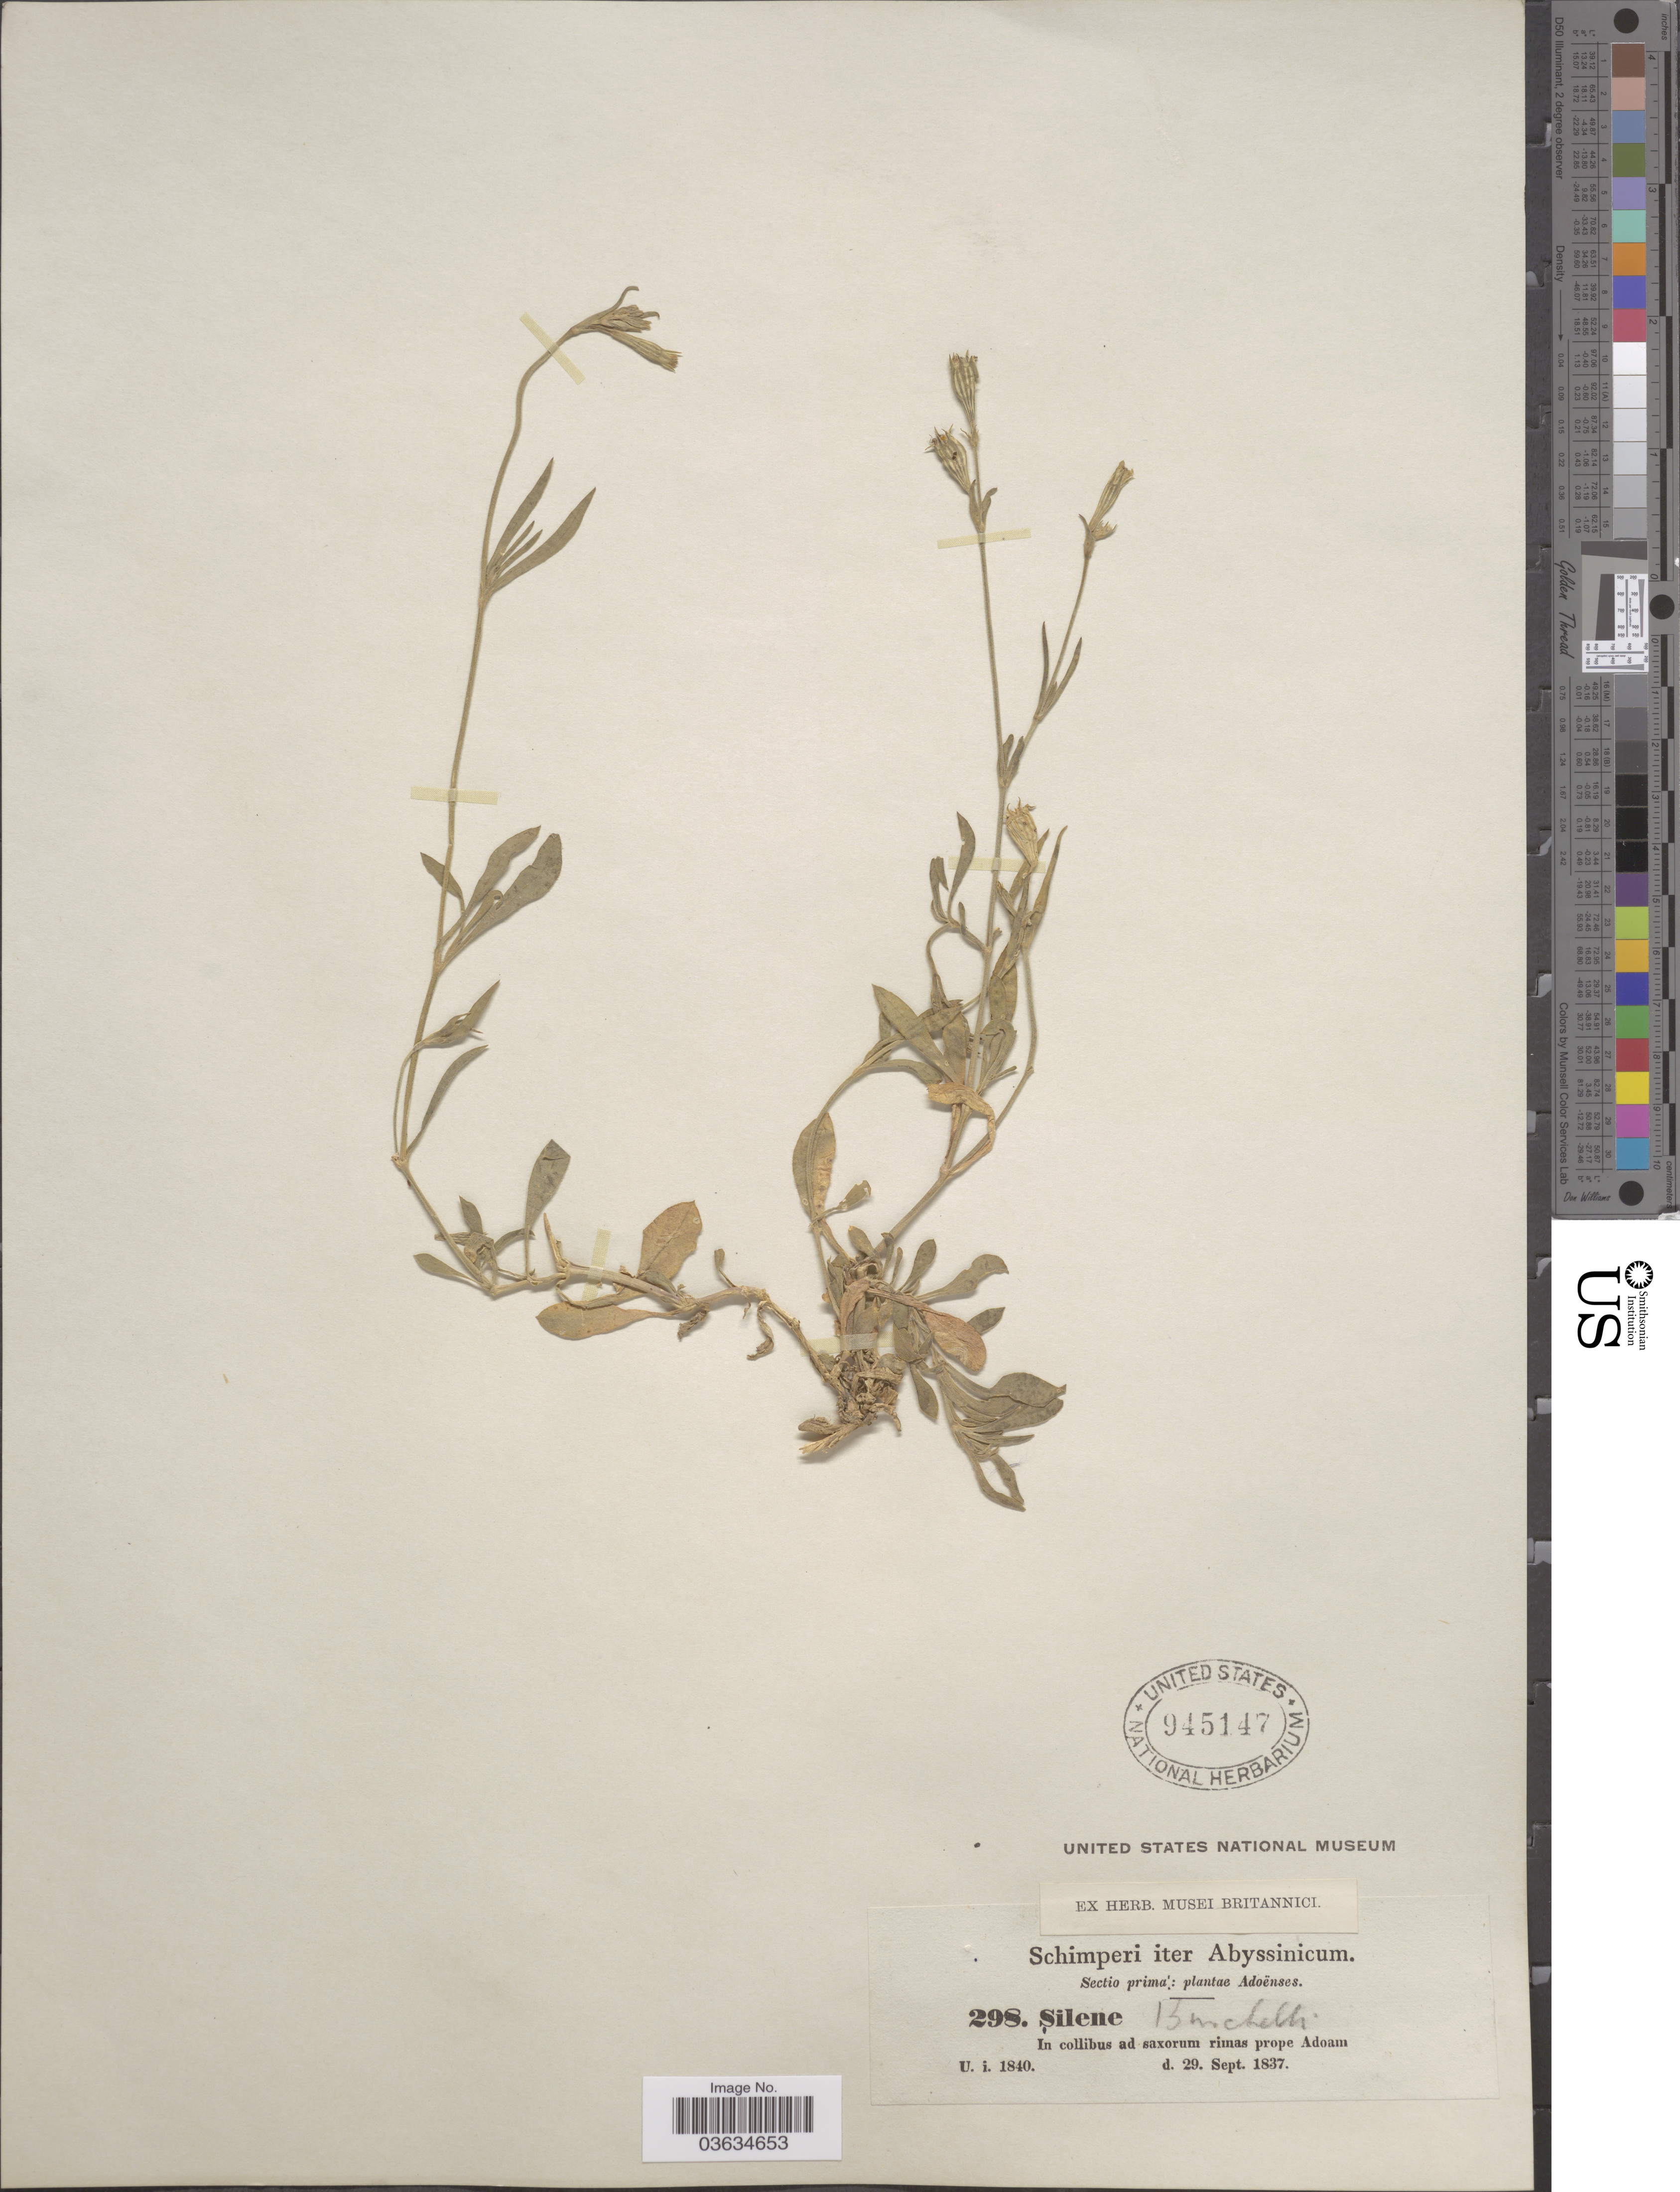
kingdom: Plantae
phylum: Tracheophyta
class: Magnoliopsida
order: Caryophyllales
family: Caryophyllaceae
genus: Silene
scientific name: Silene burchellii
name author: Otth ex DC.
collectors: -. Schimper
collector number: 298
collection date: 1837-09-29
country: Ethiopia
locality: Abyssinicum. Adoënses [unsure placement]. In collibus ad saxorum rimas prope Adoam.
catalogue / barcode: US 945147